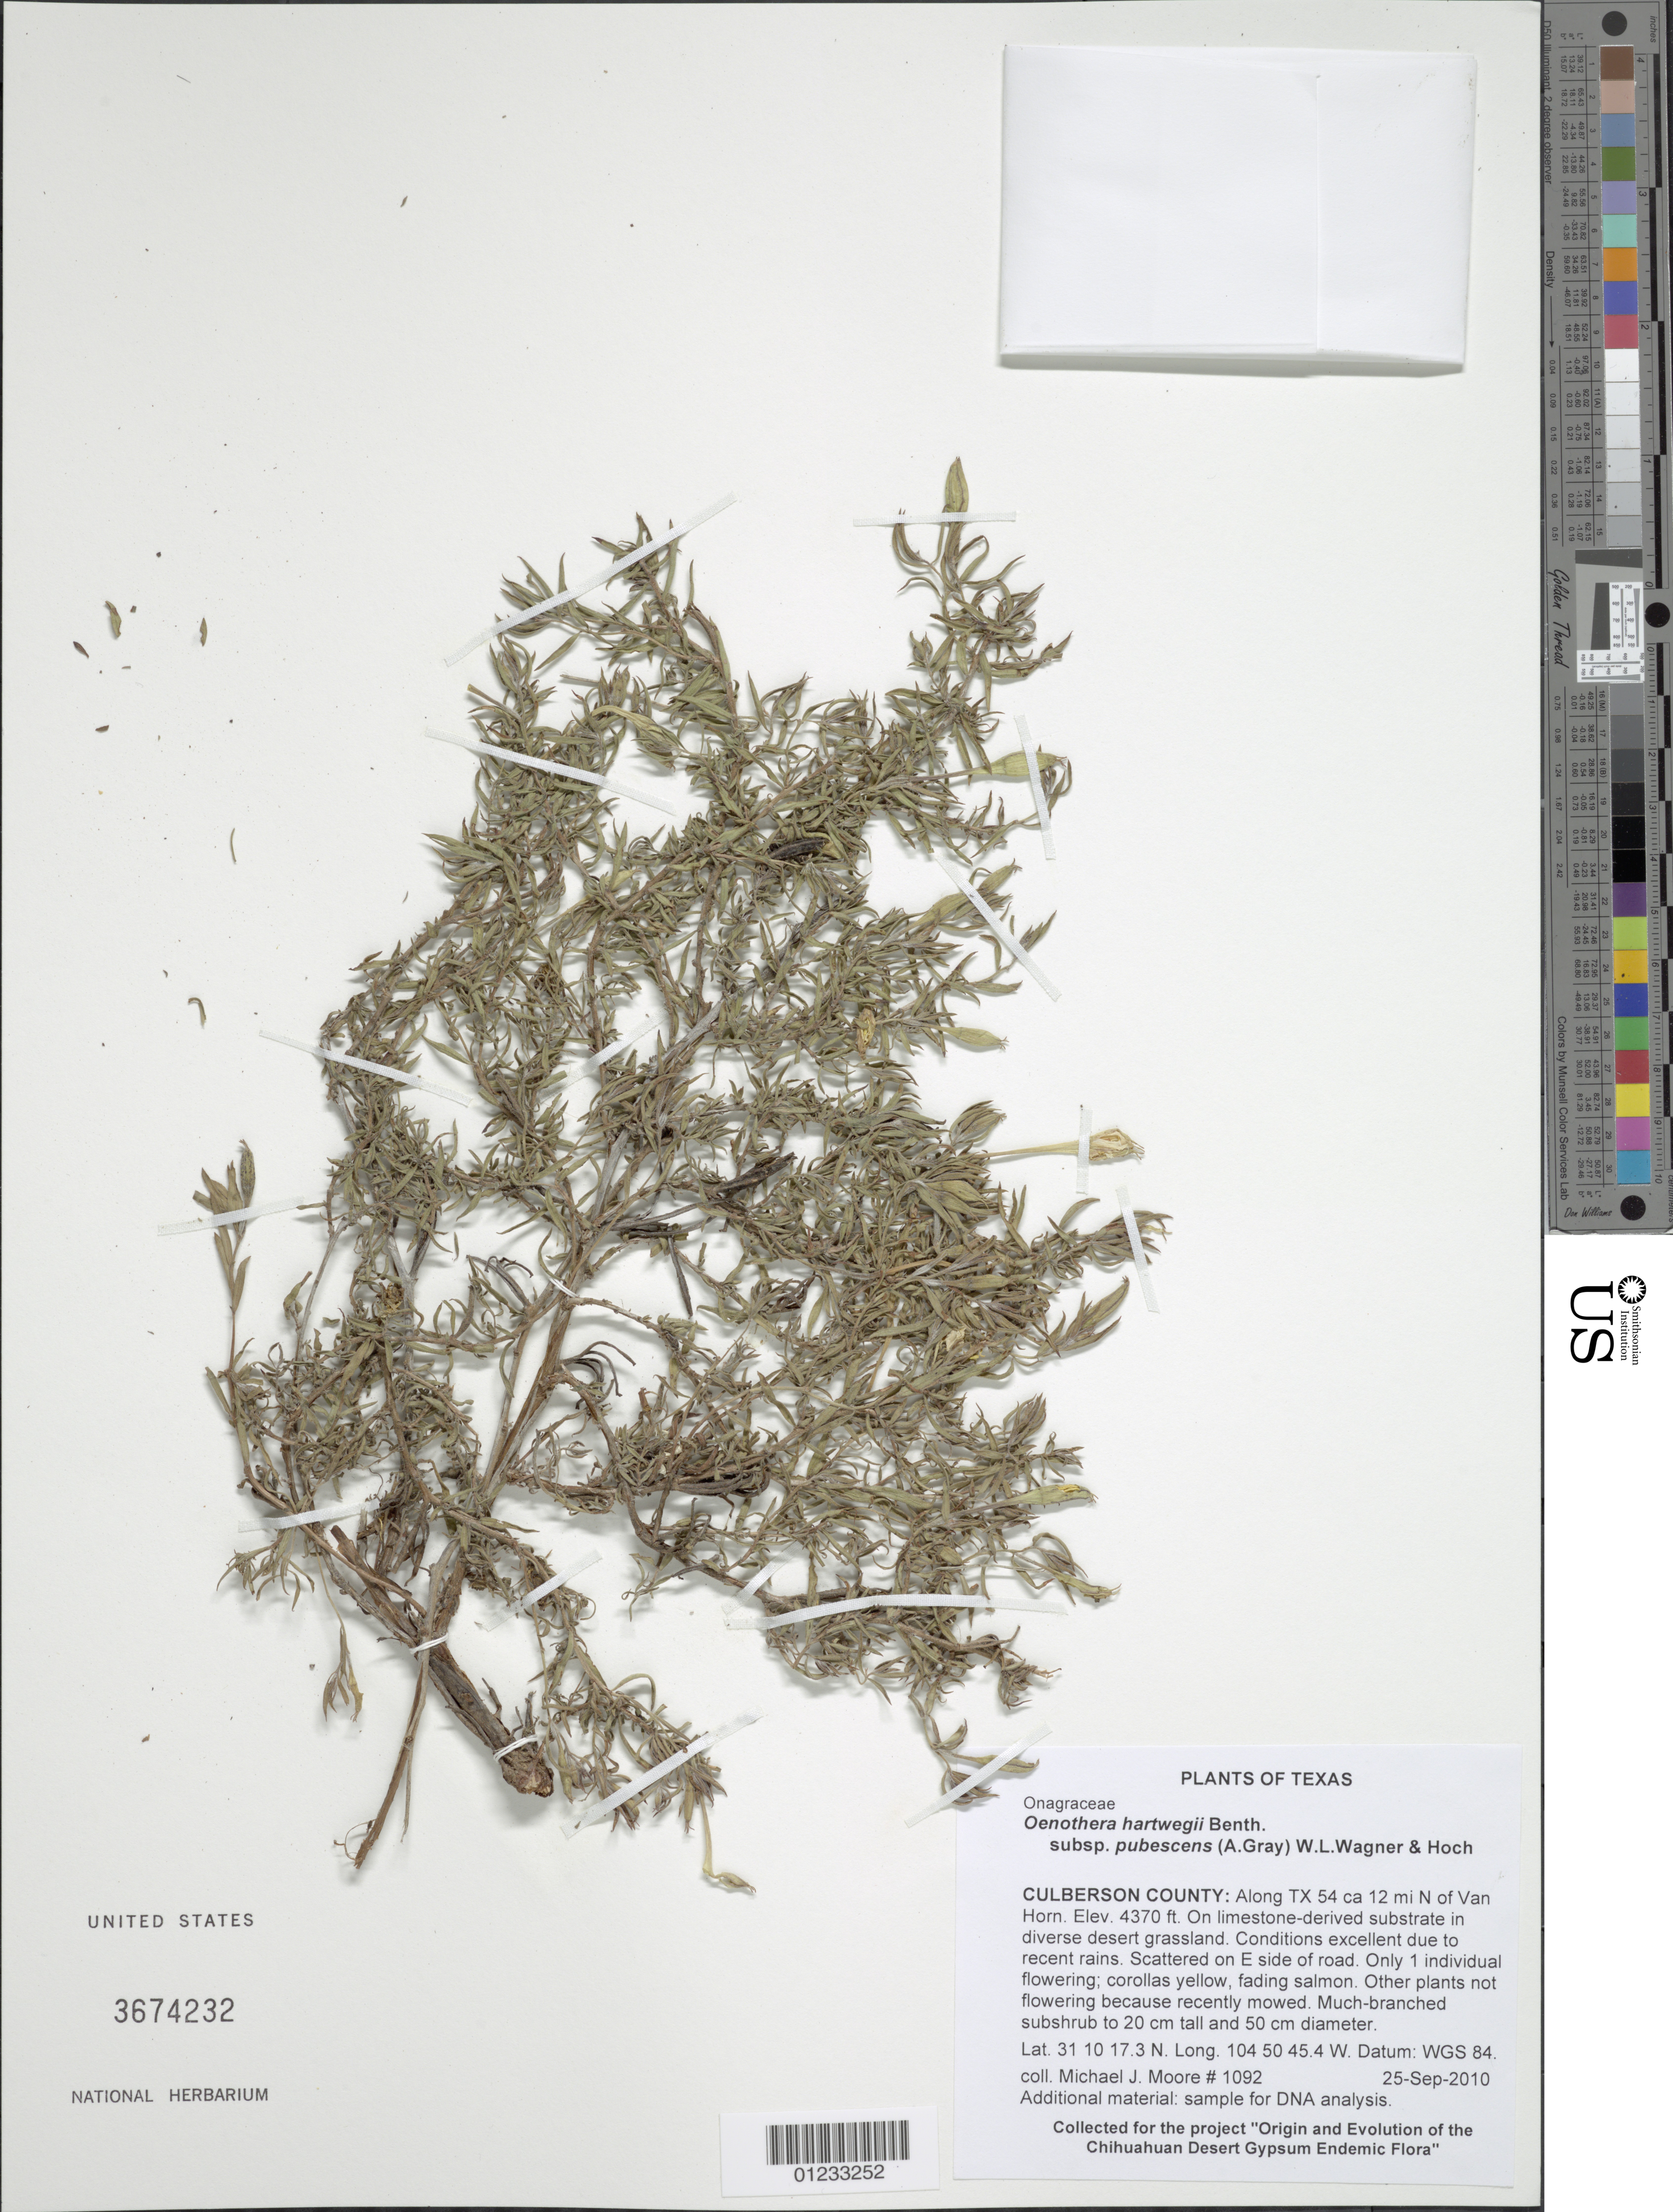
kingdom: Plantae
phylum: Tracheophyta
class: Magnoliopsida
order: Myrtales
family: Onagraceae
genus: Oenothera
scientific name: Oenothera hartwegii subsp. pubescens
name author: (A. Gray) W.L. Wagner & Hoch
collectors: M. J. Moore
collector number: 1092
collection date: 2006-09-24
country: United States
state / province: Texas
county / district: Culberson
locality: Along TX 54 ca 12 mi N of Van Horn.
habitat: On limestone-derived substrate in diverse desert grassland. Conditions excellent due to recent rains.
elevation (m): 1332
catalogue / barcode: US 3674232